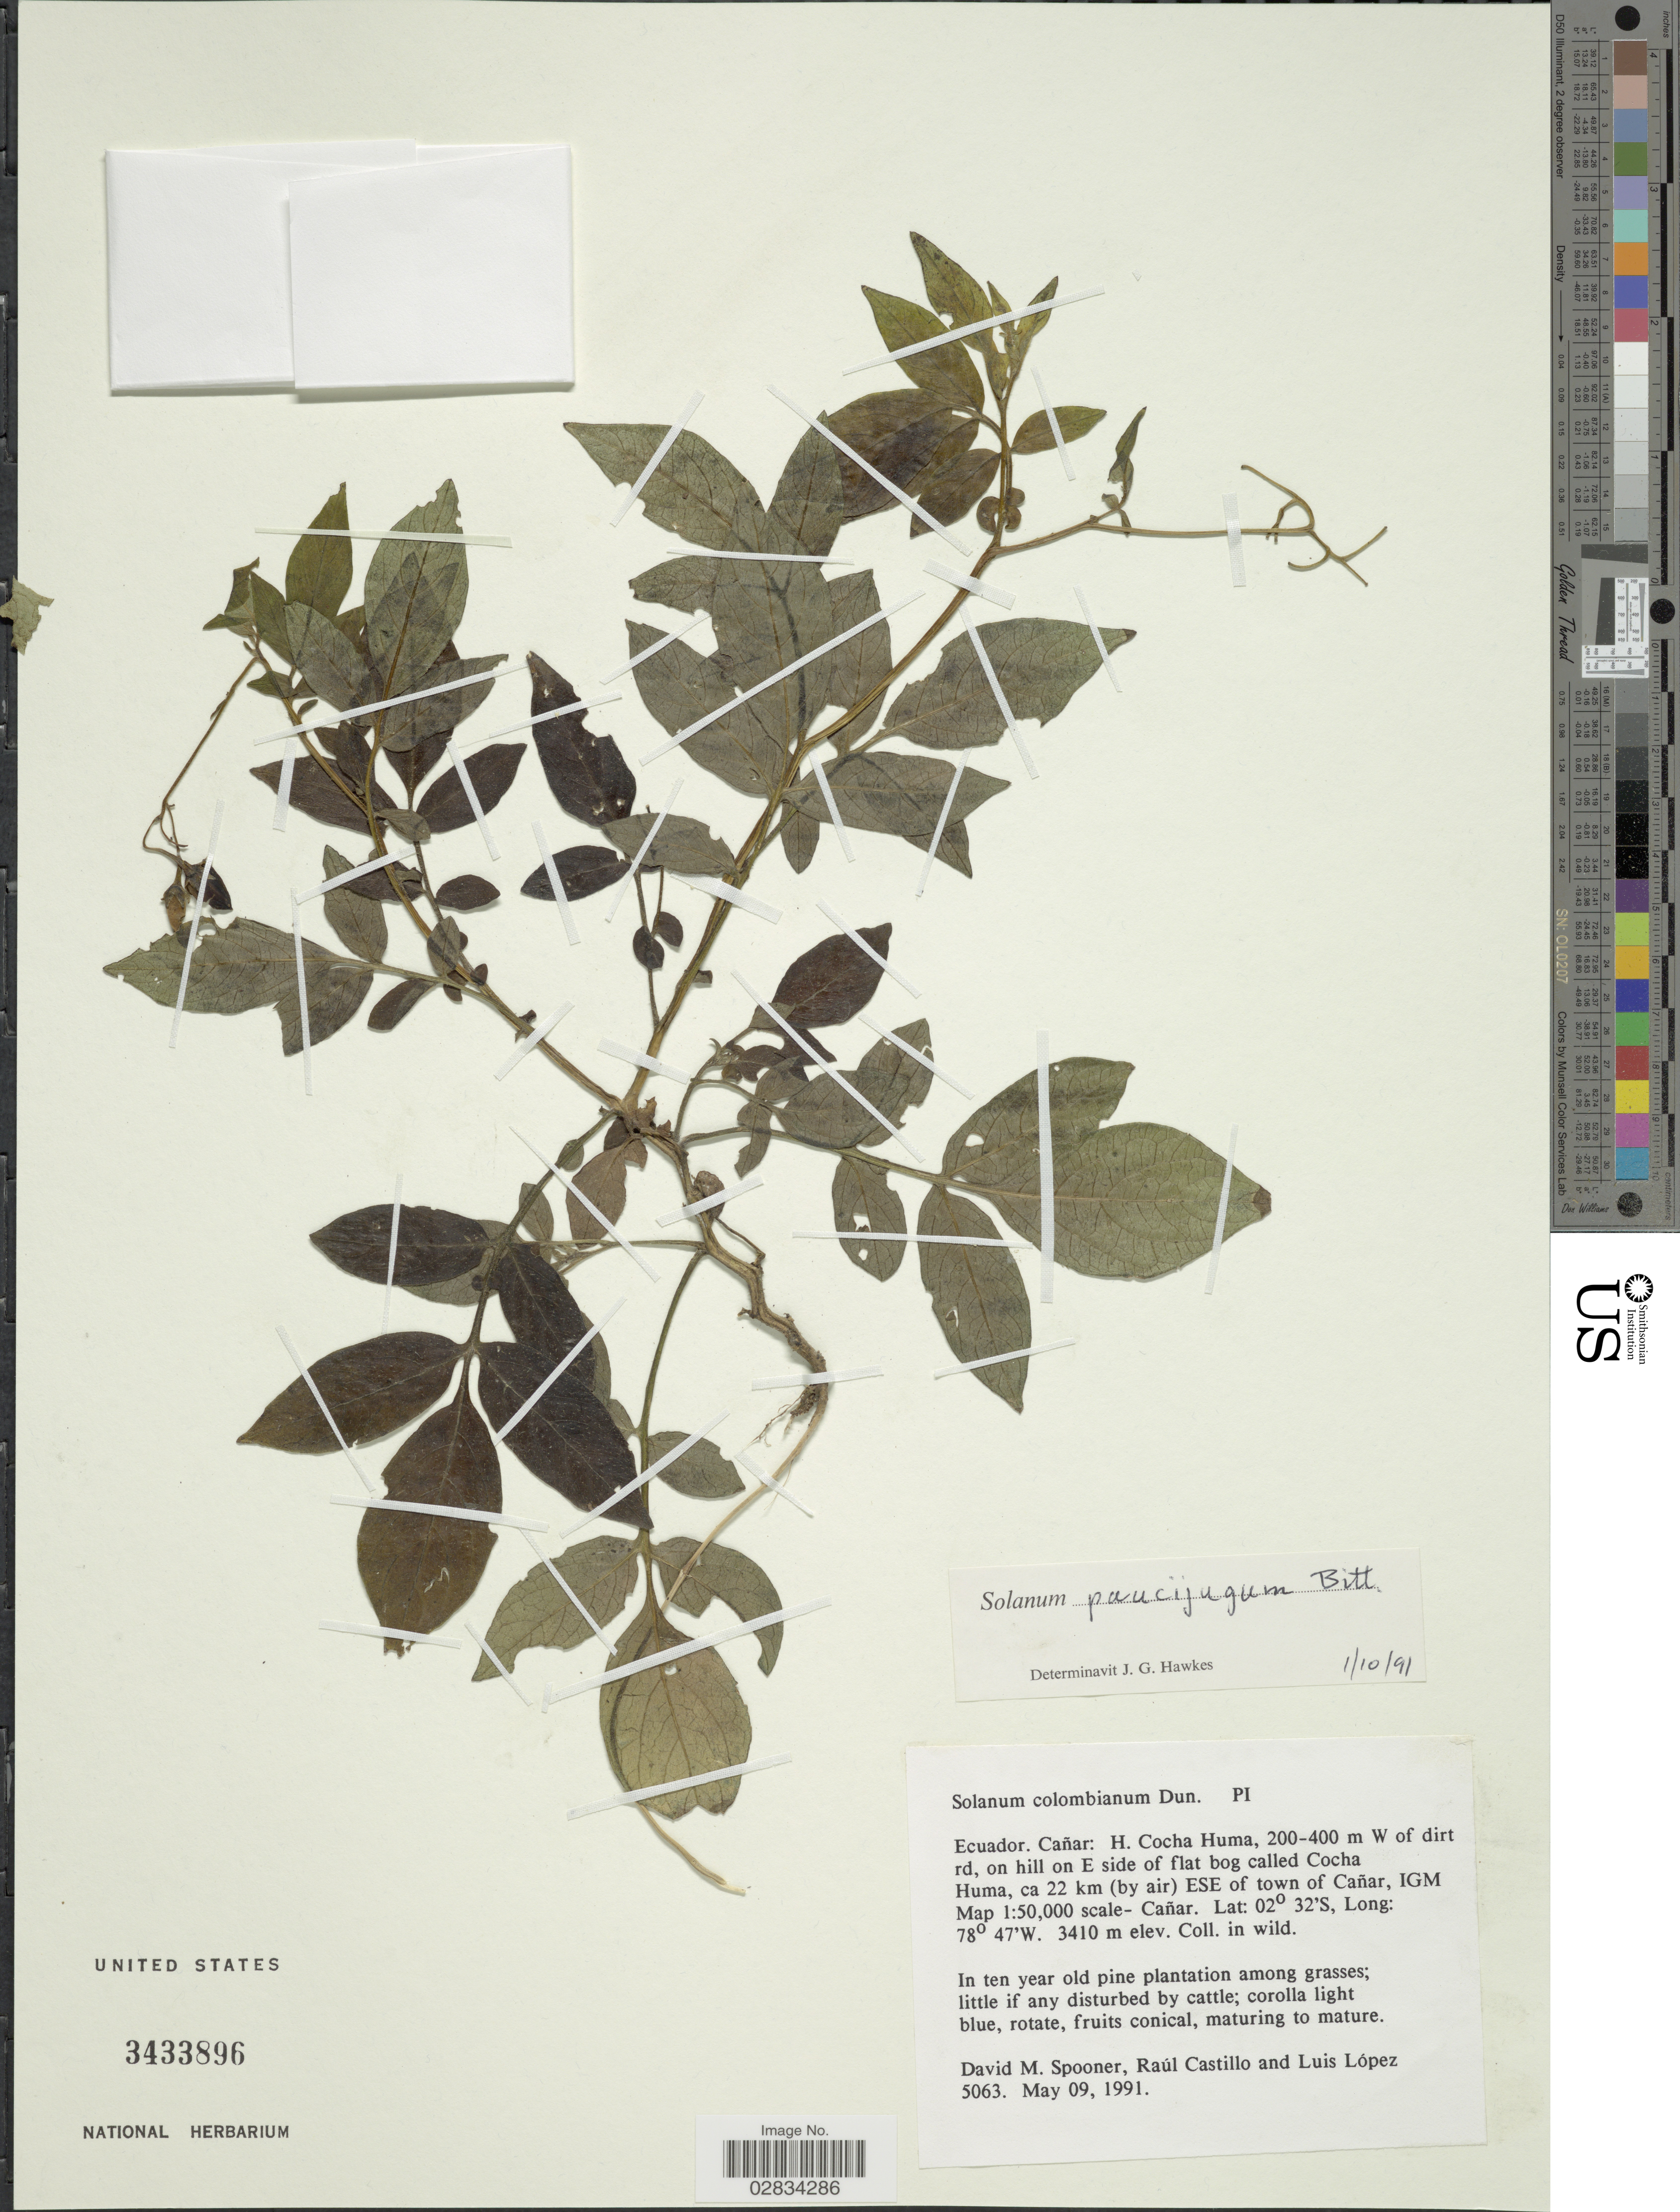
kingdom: Plantae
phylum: Tracheophyta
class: Magnoliopsida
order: Solanales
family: Solanaceae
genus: Solanum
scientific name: Solanum paucijugum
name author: Bitter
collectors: D. Spooner, R. Castillo & L. López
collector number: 5063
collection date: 1991-05-09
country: Ecuador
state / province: Cañar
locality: Cañar: H. Cocha Huma, 200-400 m W of dirt rd, on hill on E side of flat bog called Cocha Huma, ca 22 km (by air) ESE of town of Cañar, IGM Map 1:50,000 scale-Cañar.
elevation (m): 3410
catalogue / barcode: US 3433896